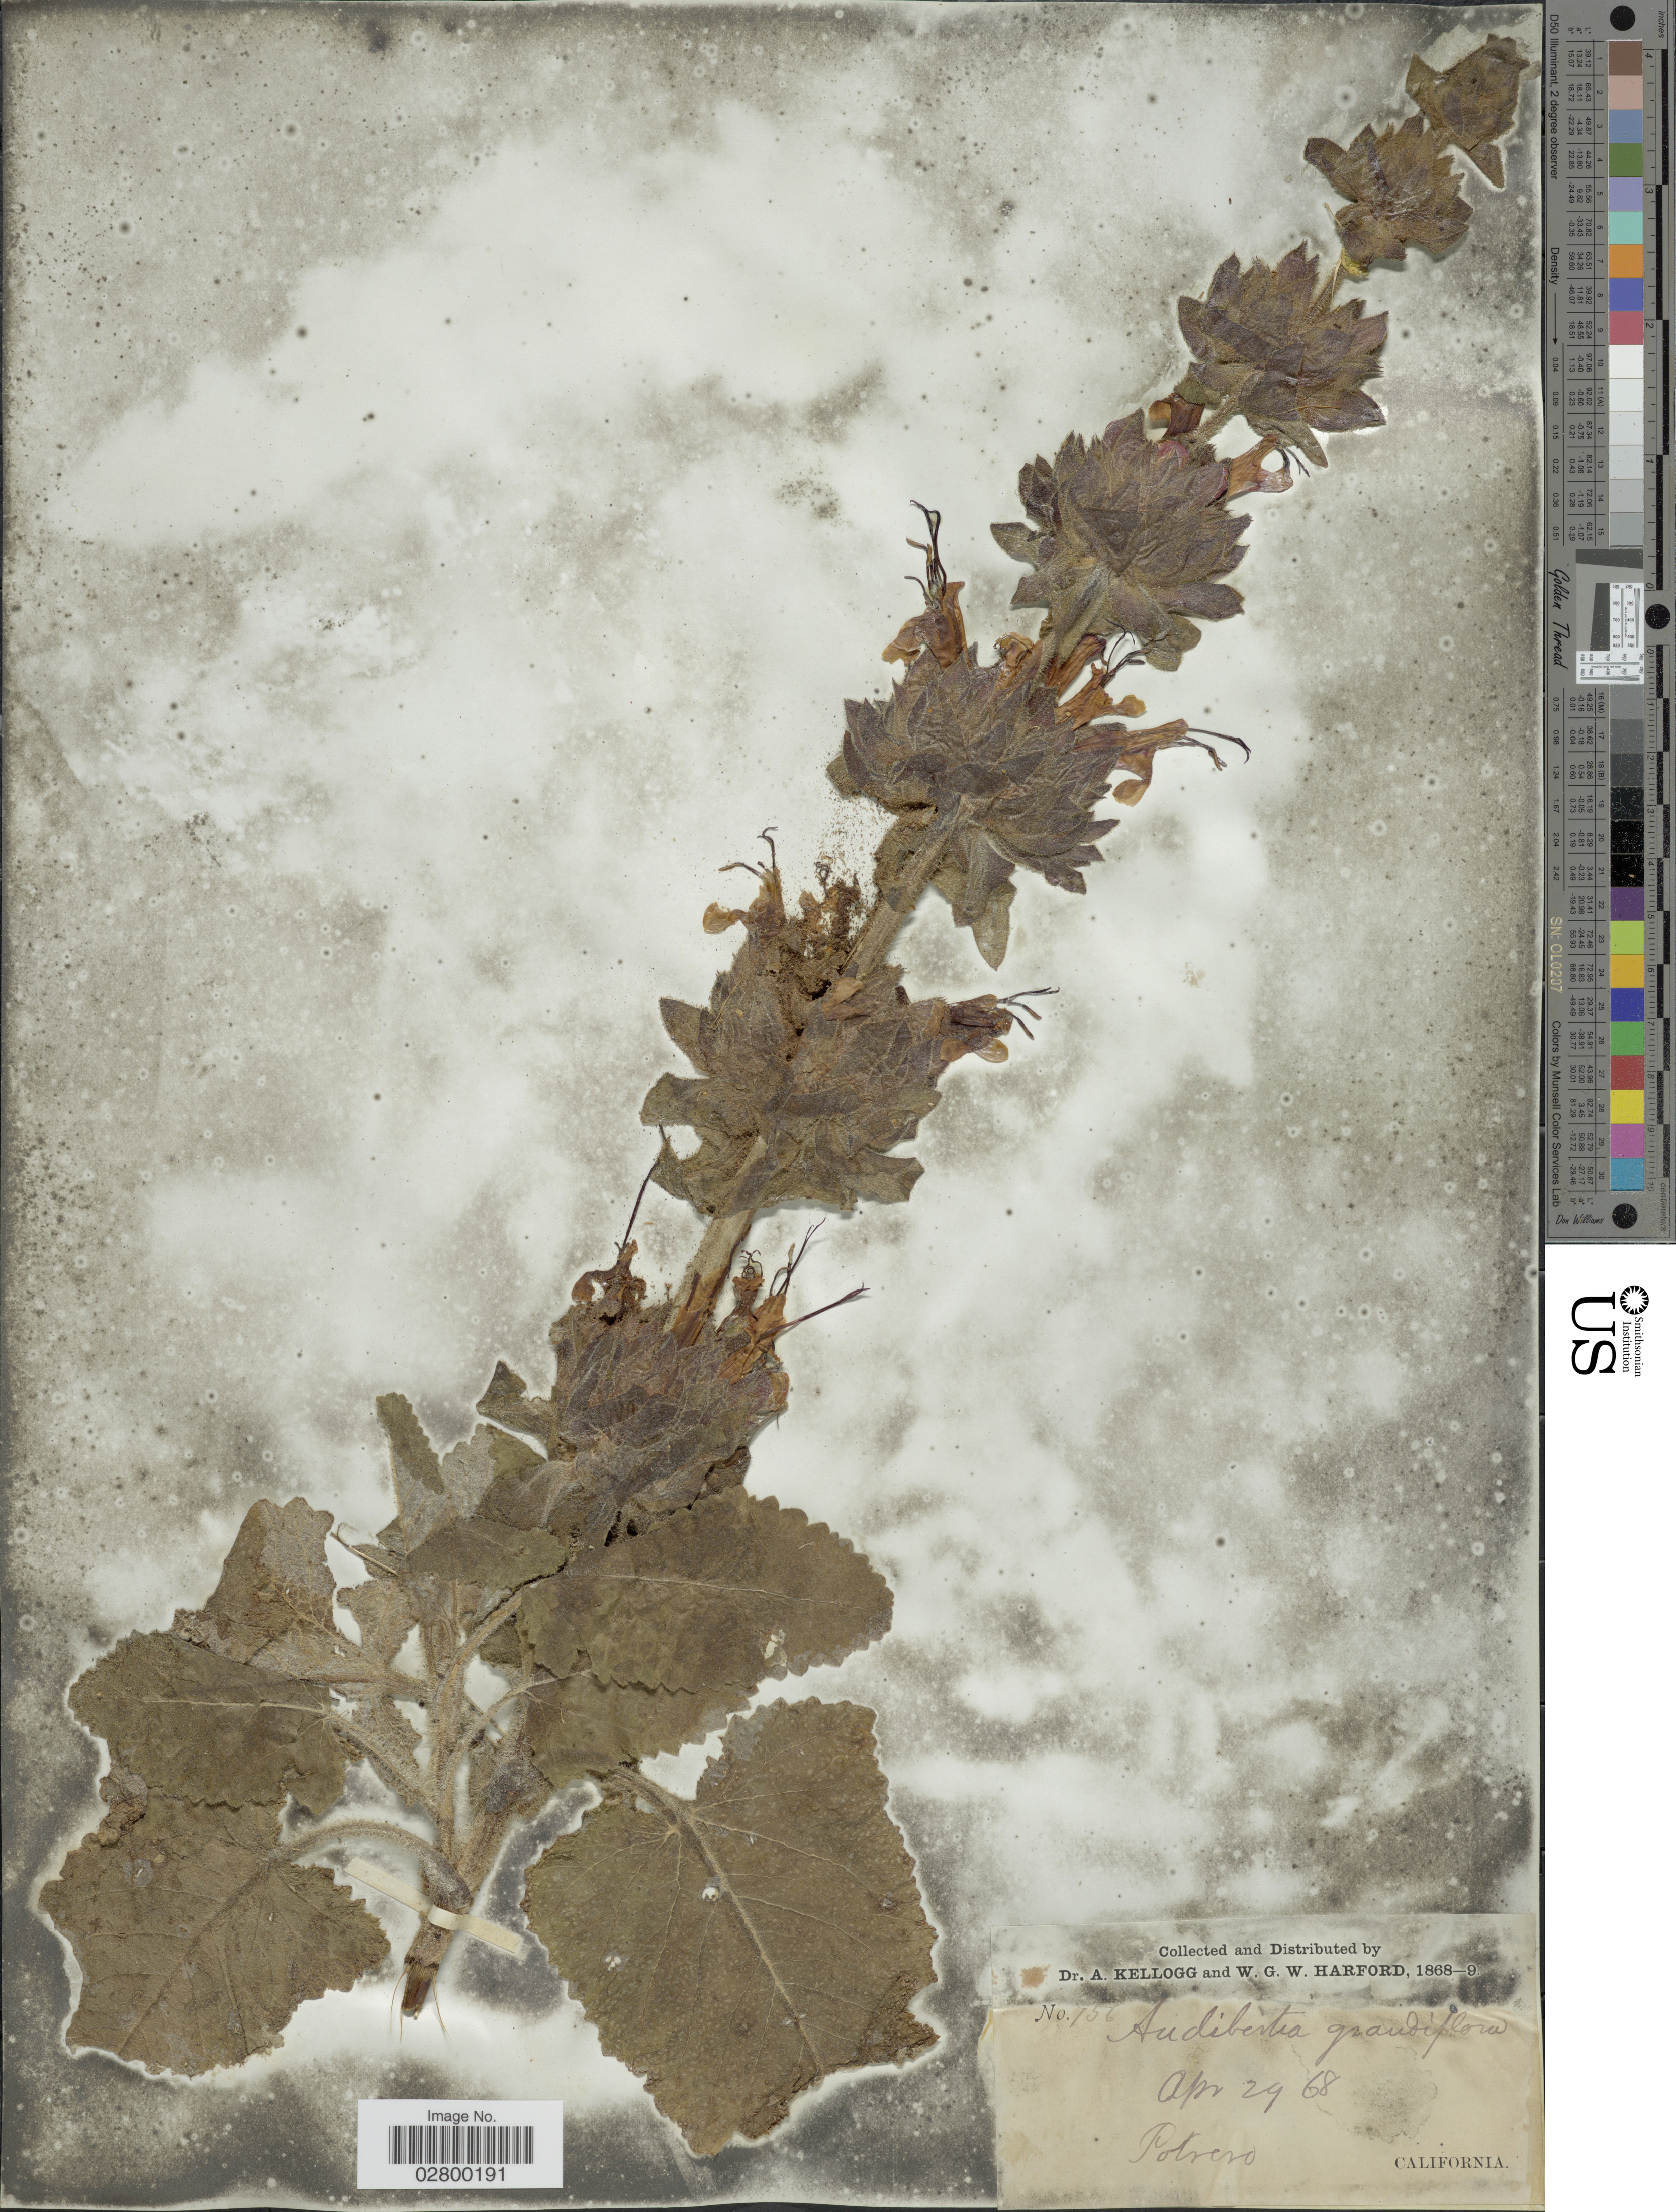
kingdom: Plantae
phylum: Tracheophyta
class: Magnoliopsida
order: Lamiales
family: Lamiaceae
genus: Salvia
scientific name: Salvia spathacea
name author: Greene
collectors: A. Kellogg & W. G. W. Harford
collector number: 756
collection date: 1868-04-29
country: United States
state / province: California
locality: Potsero.